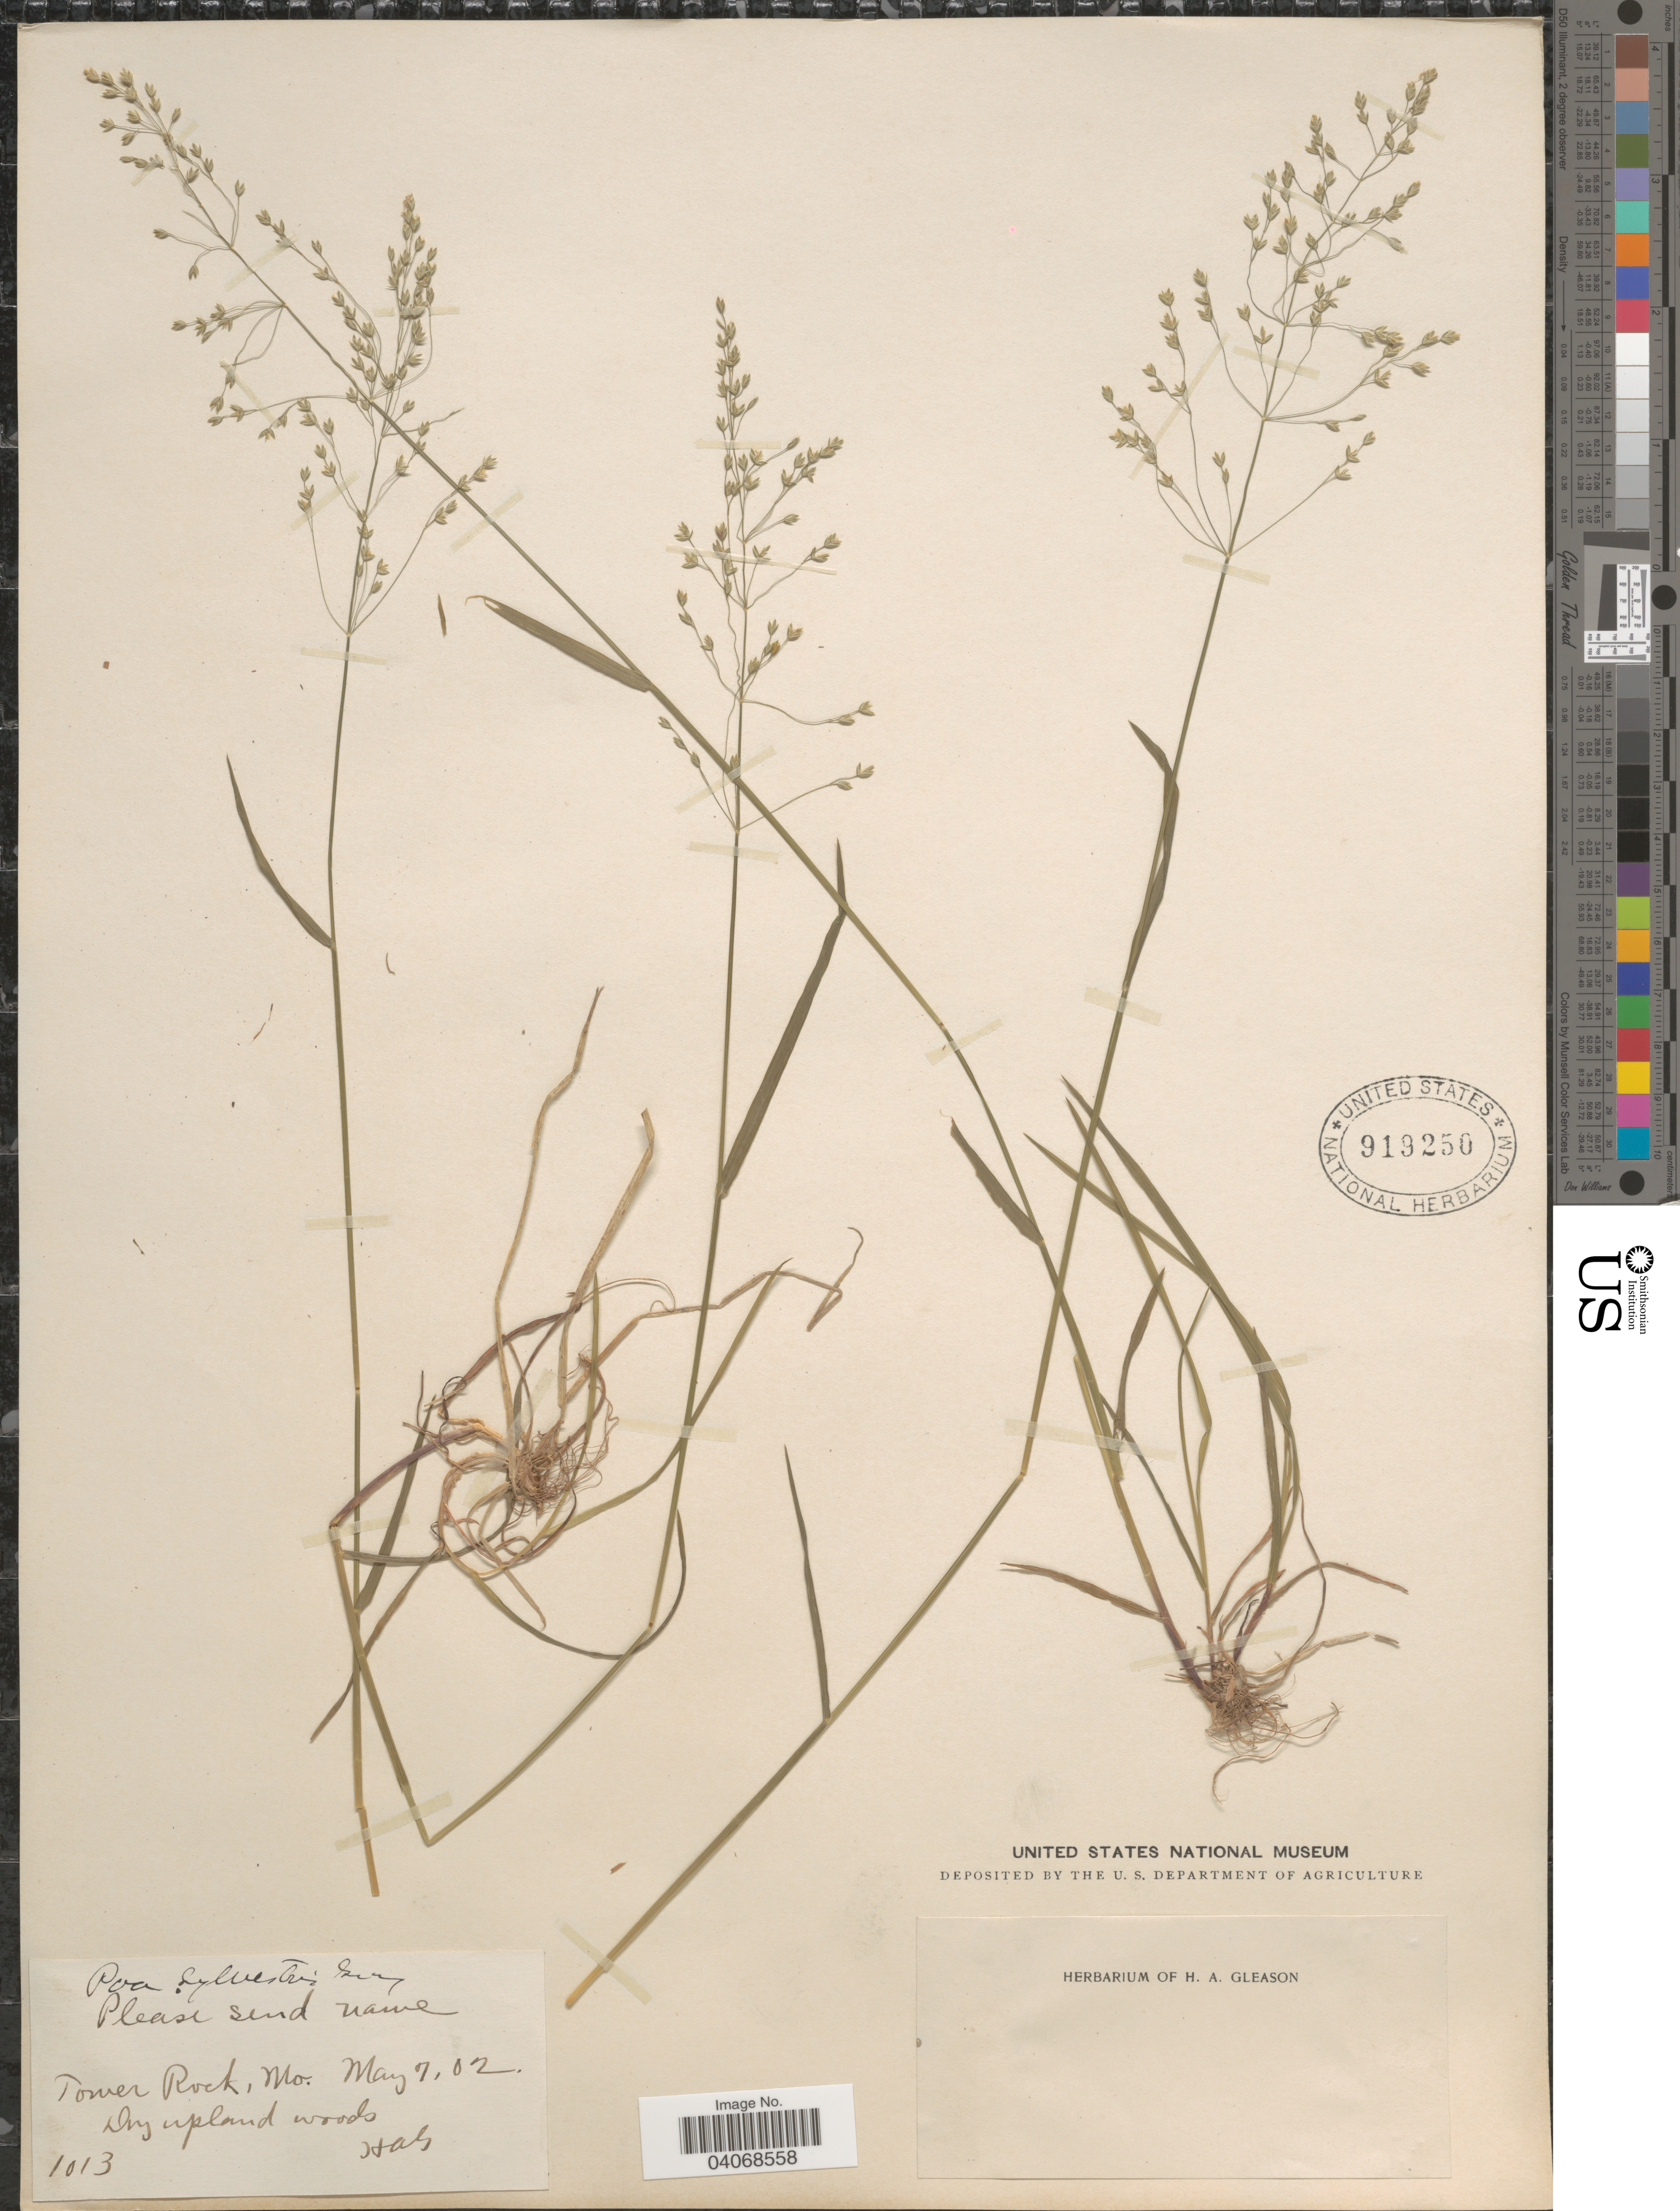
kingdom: Plantae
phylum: Tracheophyta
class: Liliopsida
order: Poales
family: Poaceae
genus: Poa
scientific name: Poa sylvestris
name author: A. Gray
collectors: H. A. Gleason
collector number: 1013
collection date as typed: Transcribed d/m/y: 7/5/2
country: United States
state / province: Missouri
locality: Tower Rock. Dry upland woods.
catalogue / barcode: US 919250